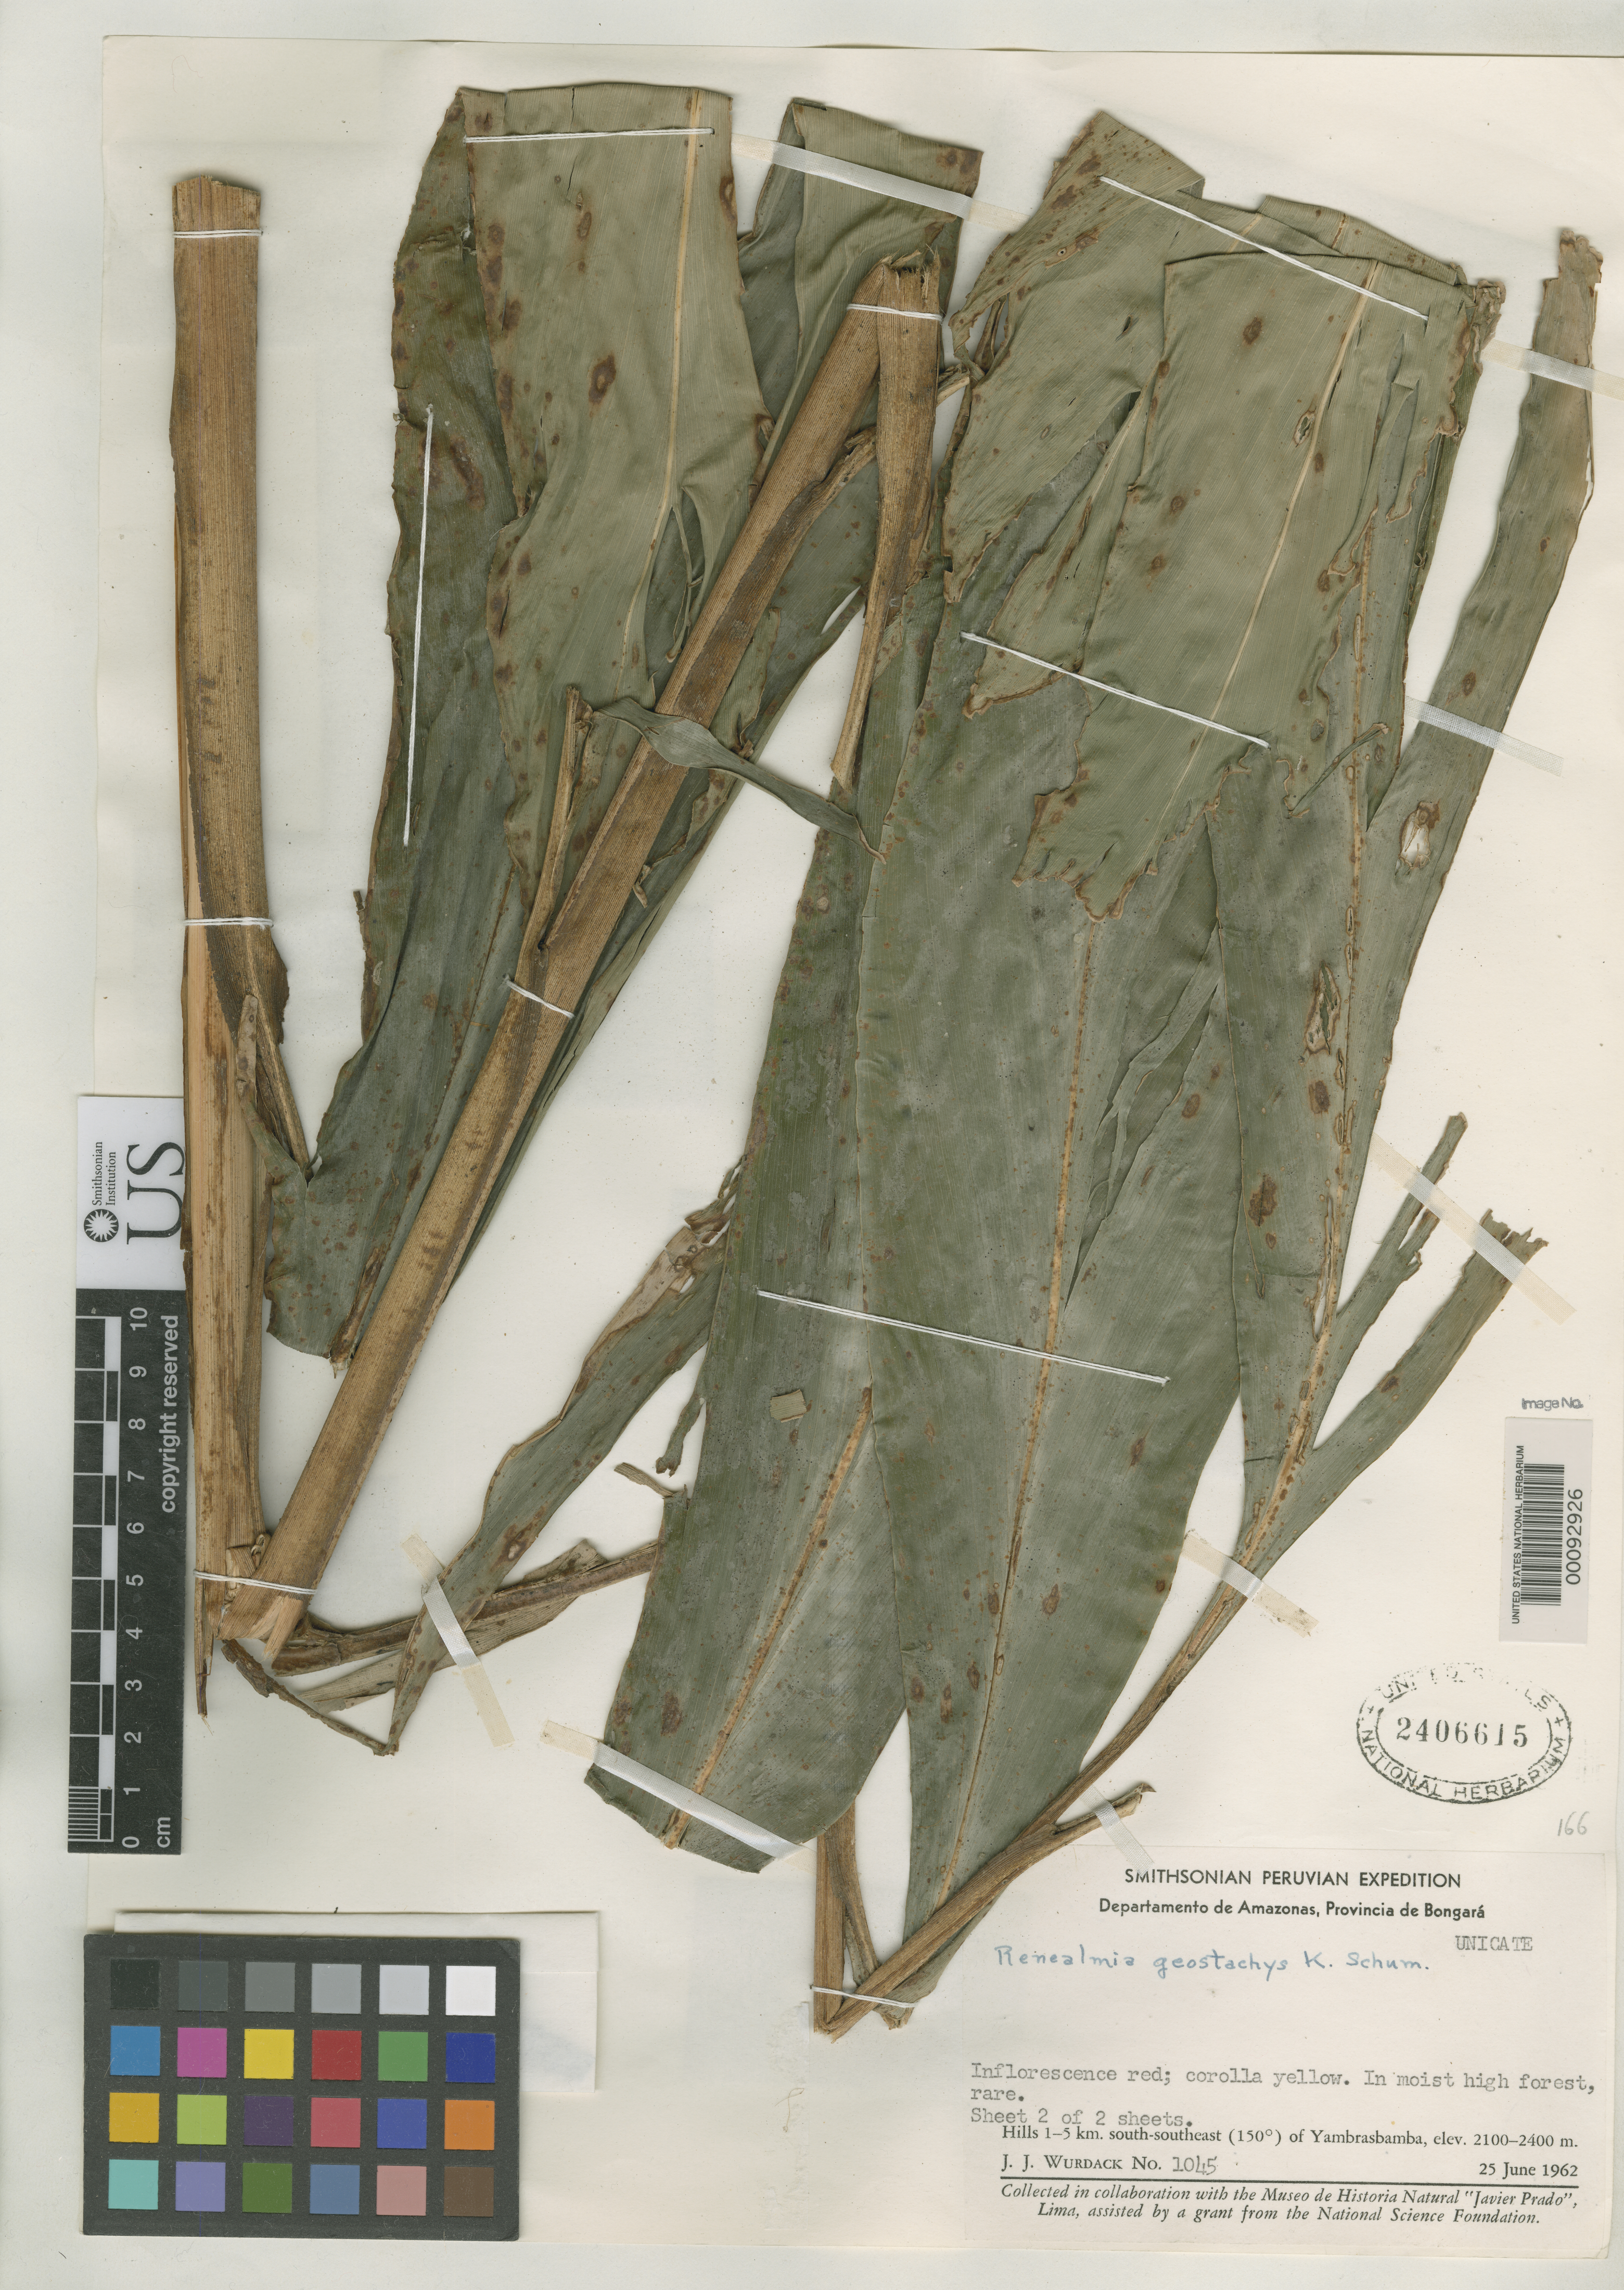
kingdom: Plantae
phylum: Tracheophyta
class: Liliopsida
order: Zingiberales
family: Zingiberaceae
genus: Renealmia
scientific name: Renealmia wurdackii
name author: Maas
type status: Holotype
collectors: J. J. Wurdack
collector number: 1045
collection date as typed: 25 Jun 1962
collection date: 1962-06-25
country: Peru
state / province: Amazonas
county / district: Bongará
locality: South-southeast of Yambrasbamba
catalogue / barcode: US 2406615